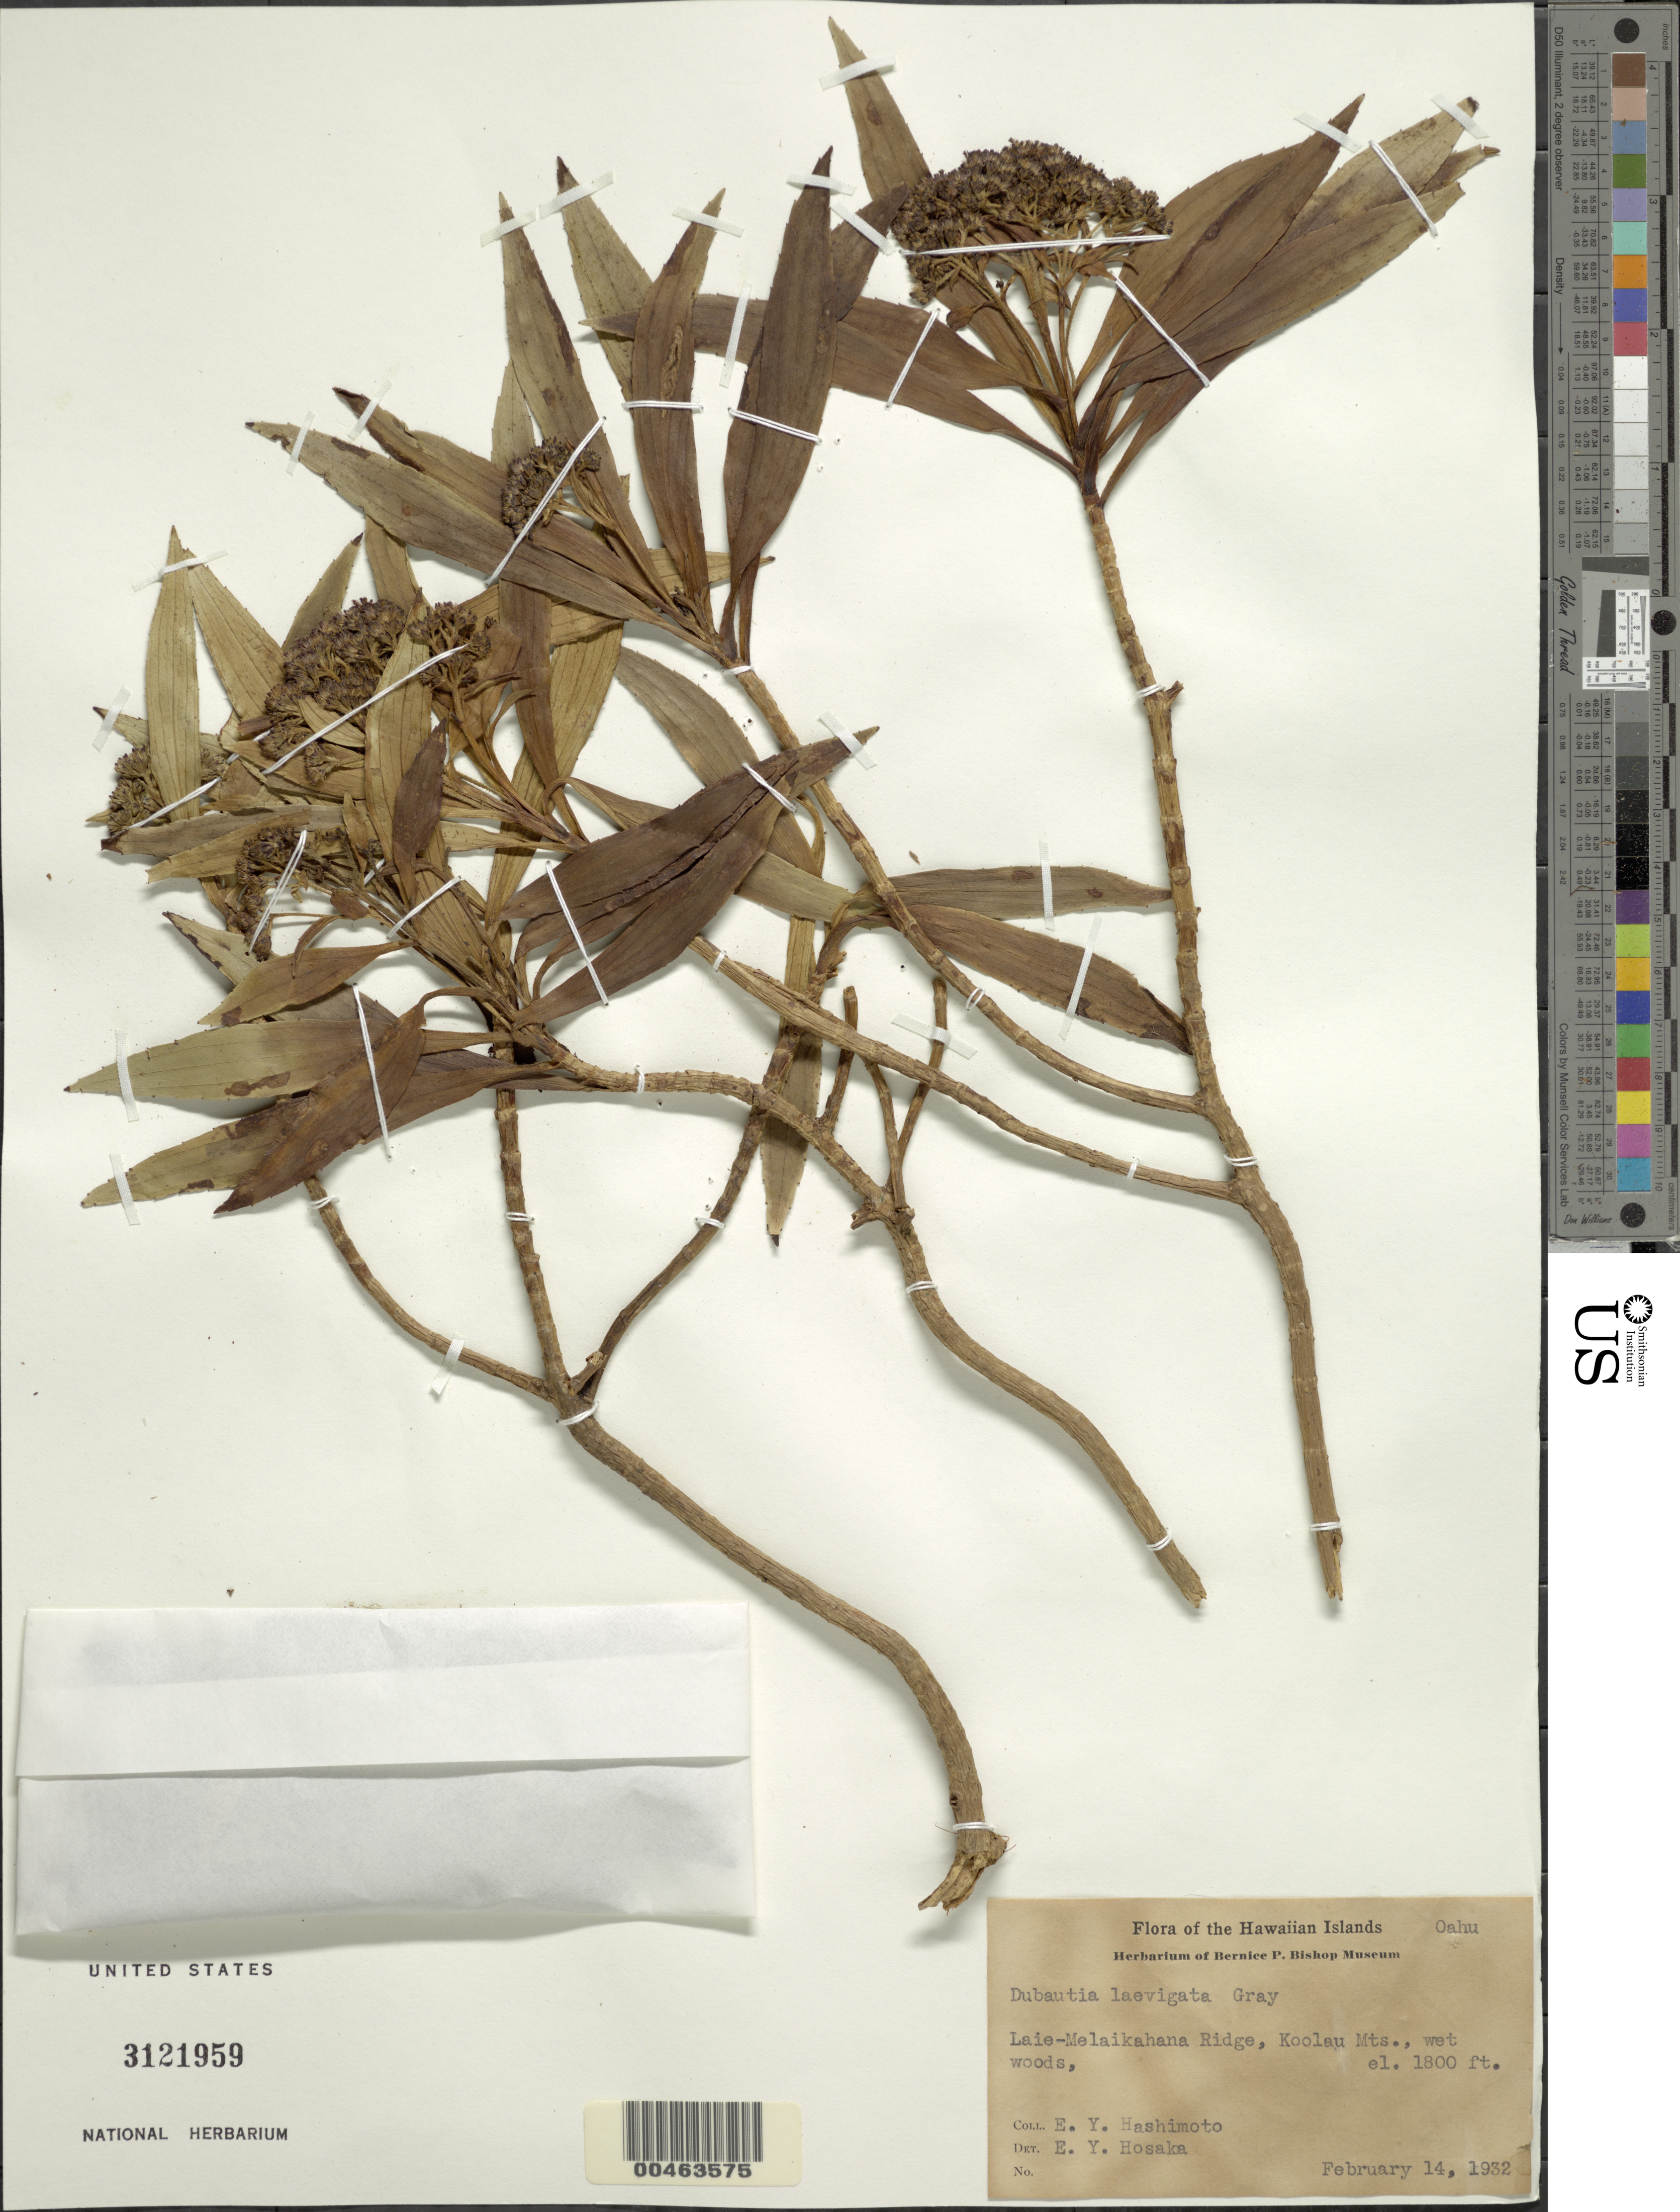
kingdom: Plantae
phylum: Tracheophyta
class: Magnoliopsida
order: Asterales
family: Asteraceae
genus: Dubautia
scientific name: Dubautia sp.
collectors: E. Hashimoto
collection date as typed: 14 Feb 1932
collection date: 1932-02-14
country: United States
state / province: Hawaii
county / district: Honolulu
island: Oahu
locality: Lai-Melaikahana Ridge, Koolau Mts.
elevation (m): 549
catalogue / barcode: US 3121959